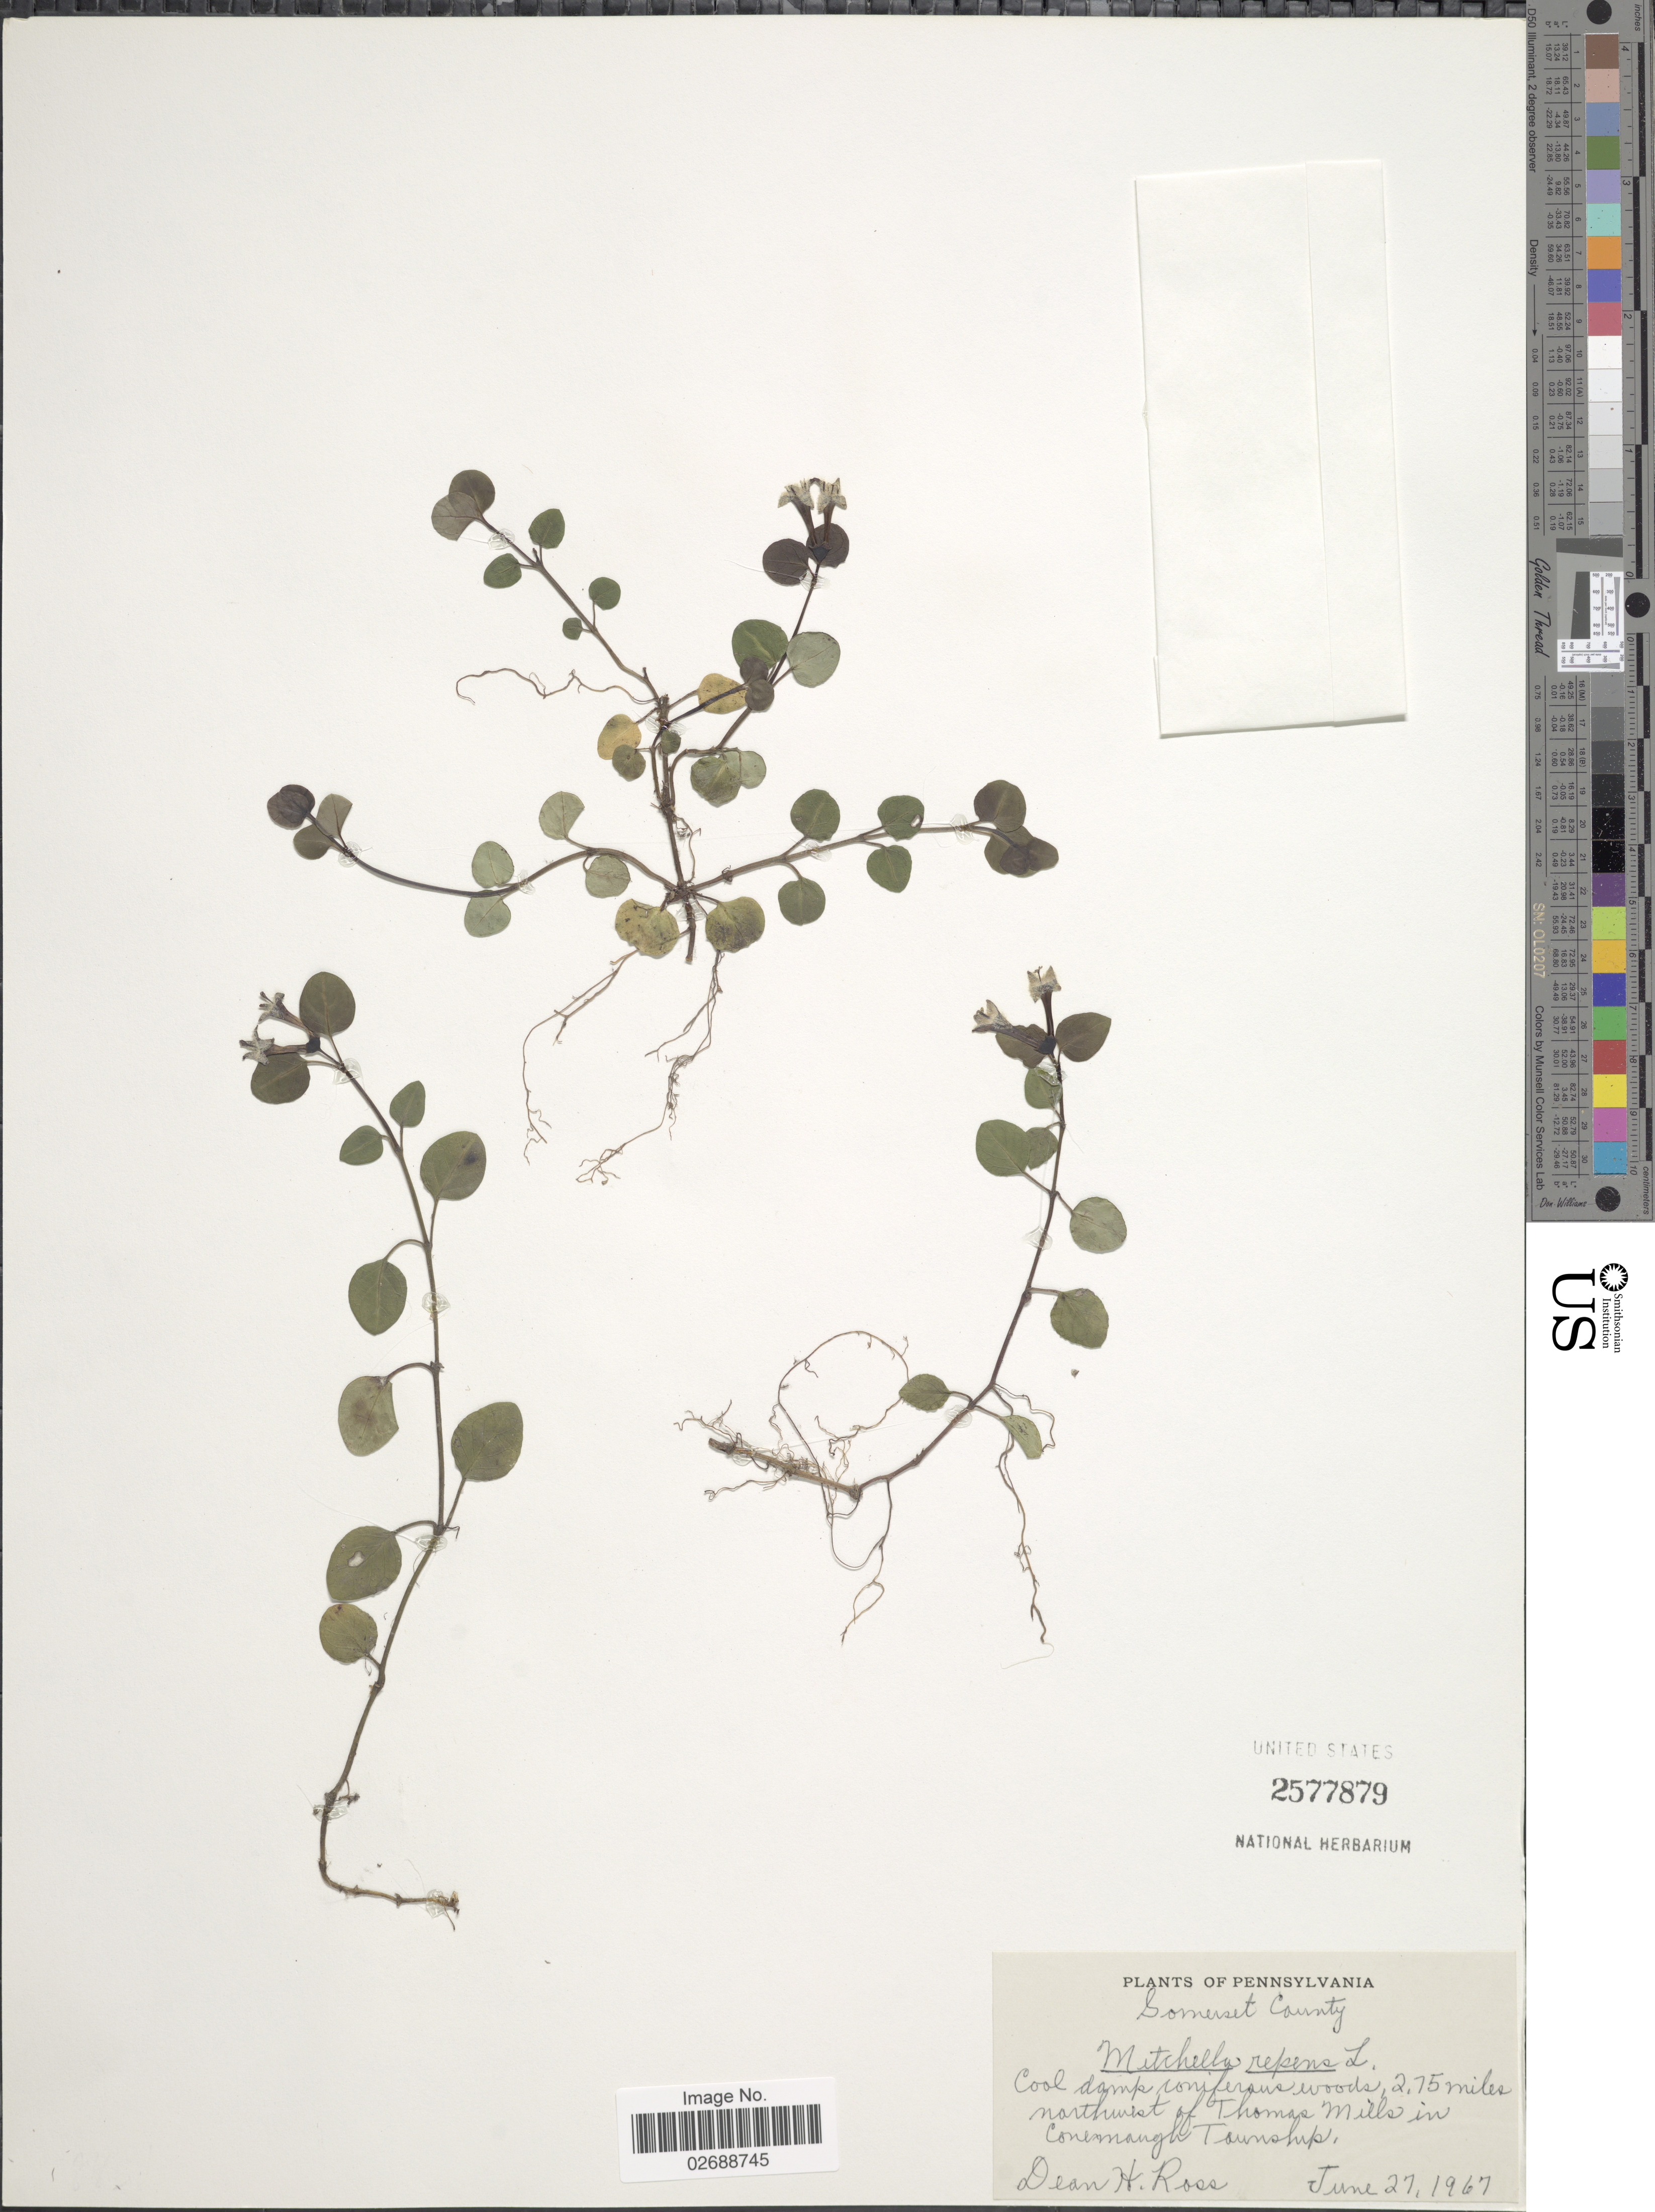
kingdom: Plantae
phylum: Tracheophyta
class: Magnoliopsida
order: Gentianales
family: Rubiaceae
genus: Mitchella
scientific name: Mitchella repens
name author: L.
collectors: D. Ross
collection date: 1967-06-27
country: United States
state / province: Pennsylvania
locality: Somerset County. 2.75 miles northwest of Thomas Mills in Conemaugh Township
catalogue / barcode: US 2577879